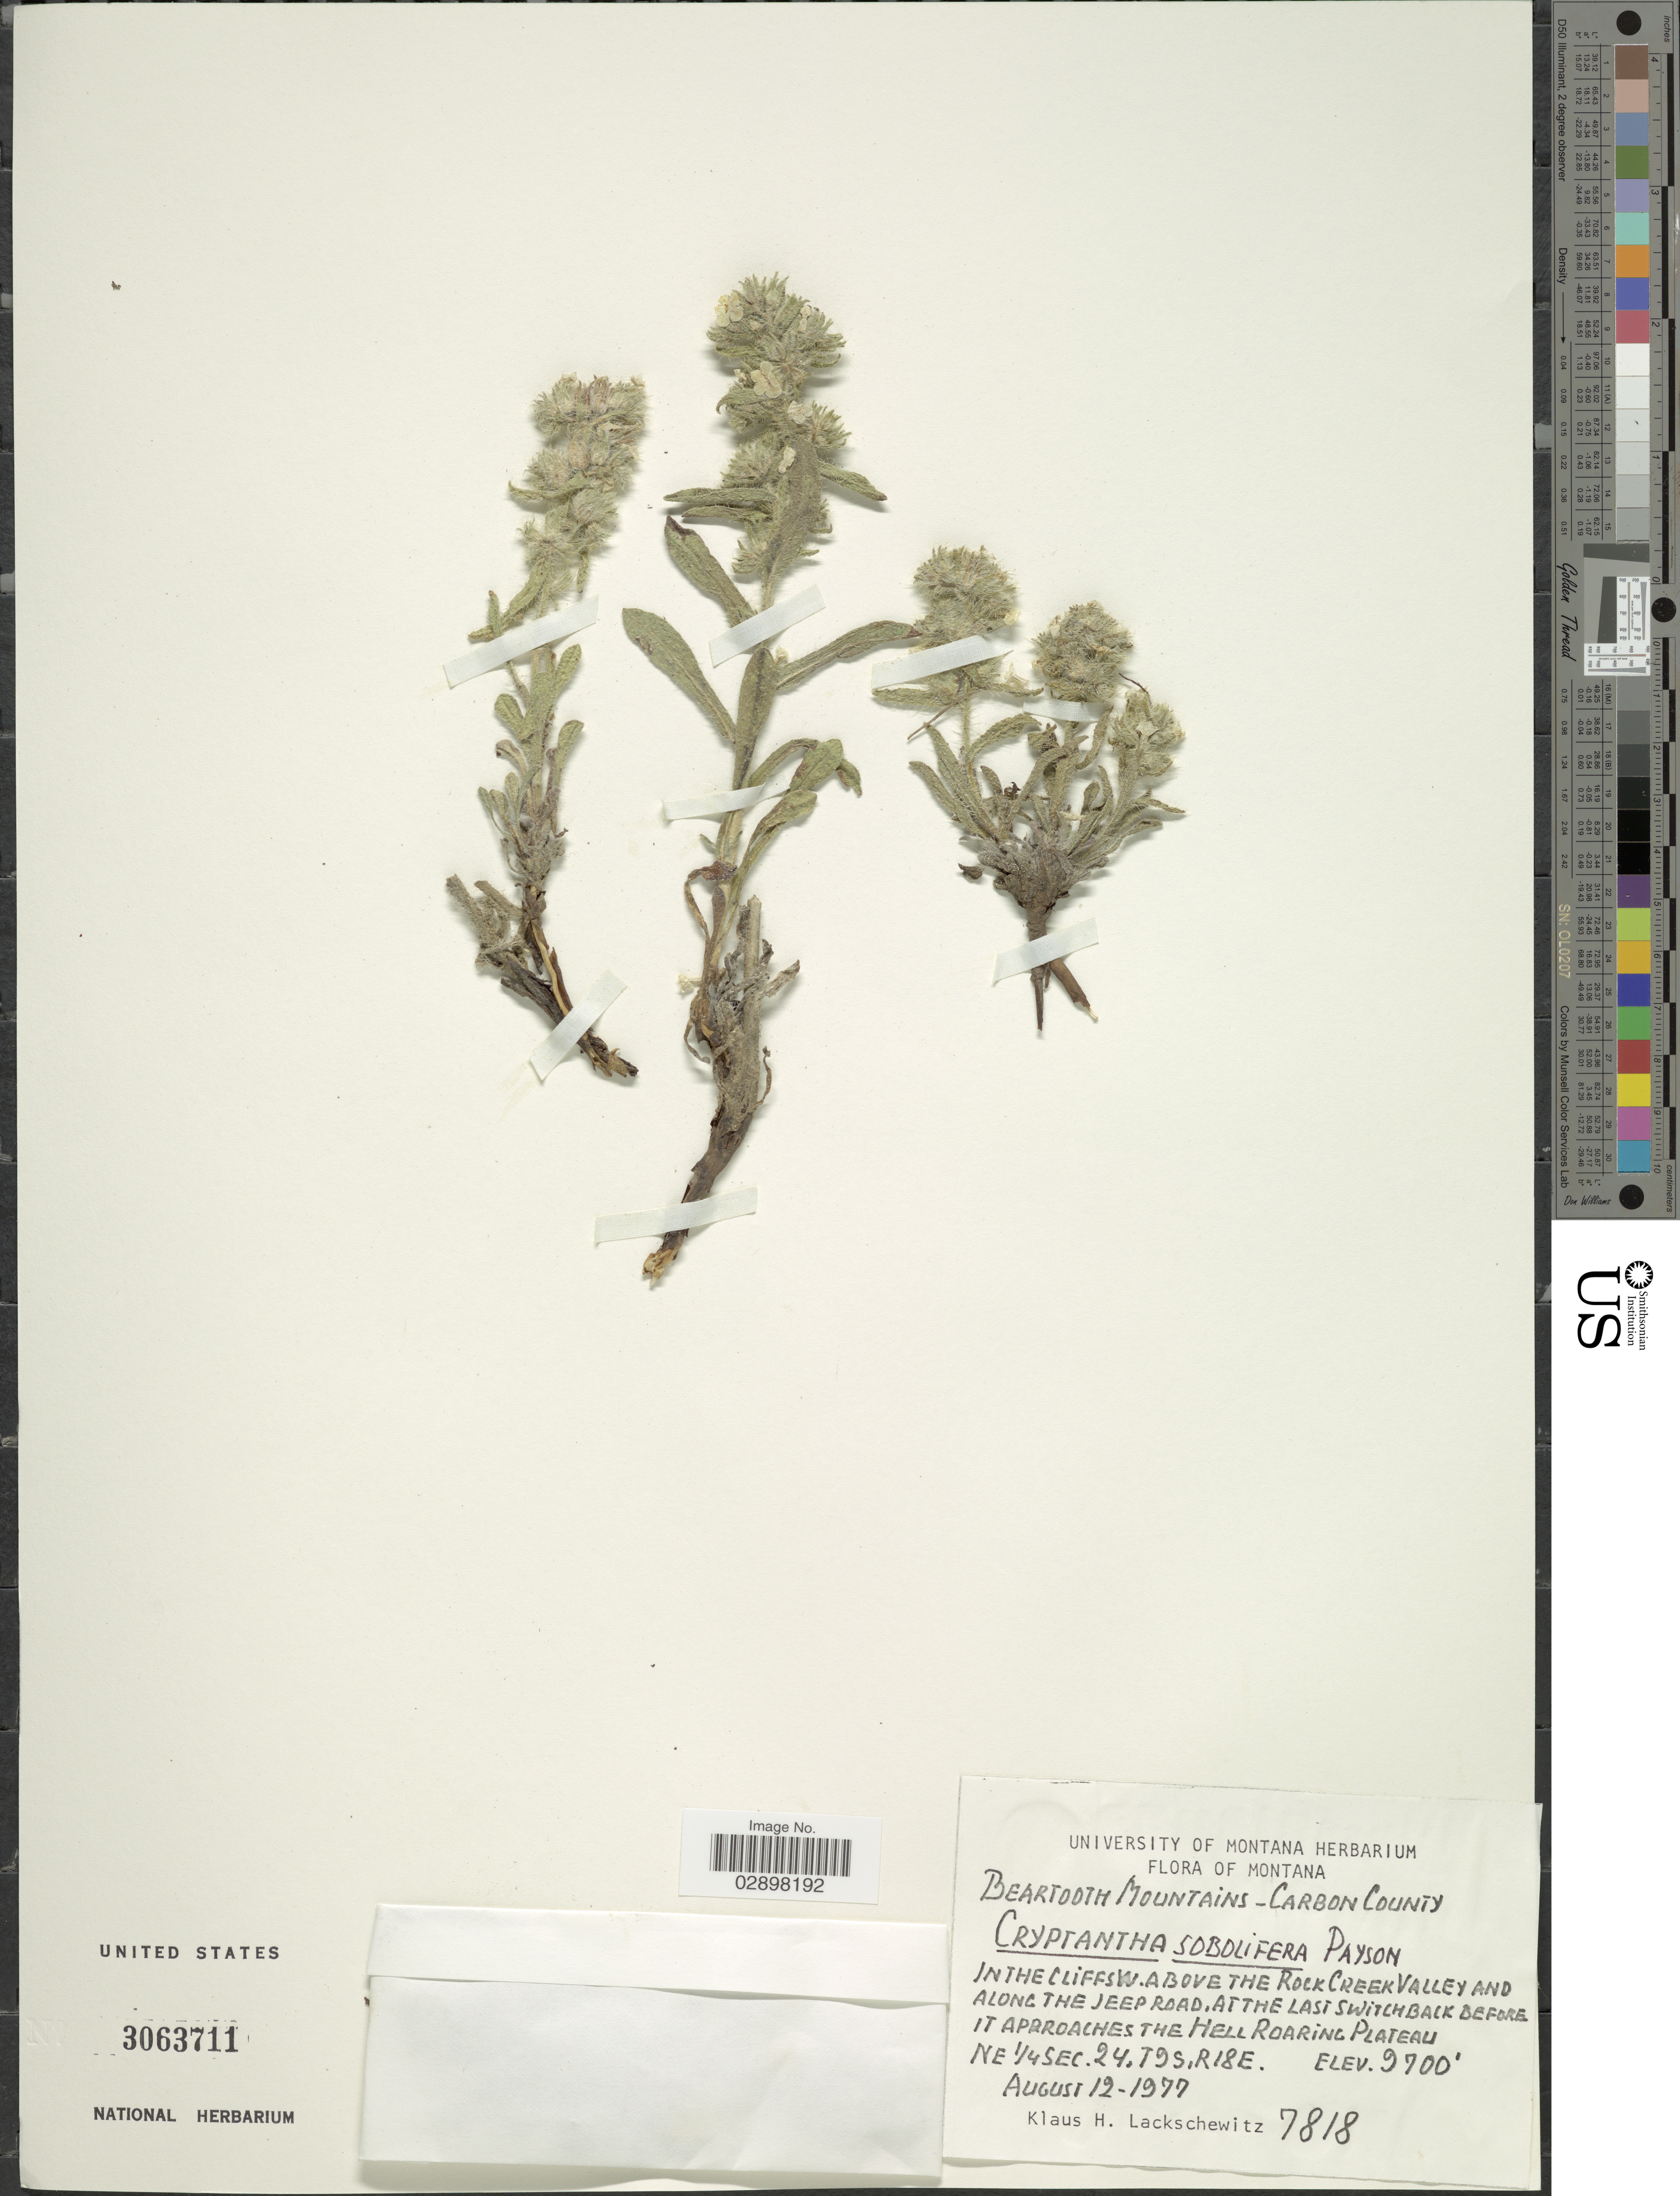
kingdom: Plantae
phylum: Tracheophyta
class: Magnoliopsida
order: Boraginales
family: Boraginaceae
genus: Cryptantha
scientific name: Cryptantha sobolifera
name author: Payson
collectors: K. Lackschewitz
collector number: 7818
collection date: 1977-08-12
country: United States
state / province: Montana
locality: In the cliffs W. above the rock Creek Valley and along the Jeep Road. At the last Switchbalk before it approaches the Hell Roaring Plateau, NE ¼ sec.24, T9S, R18E.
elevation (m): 2957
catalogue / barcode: US 3063711